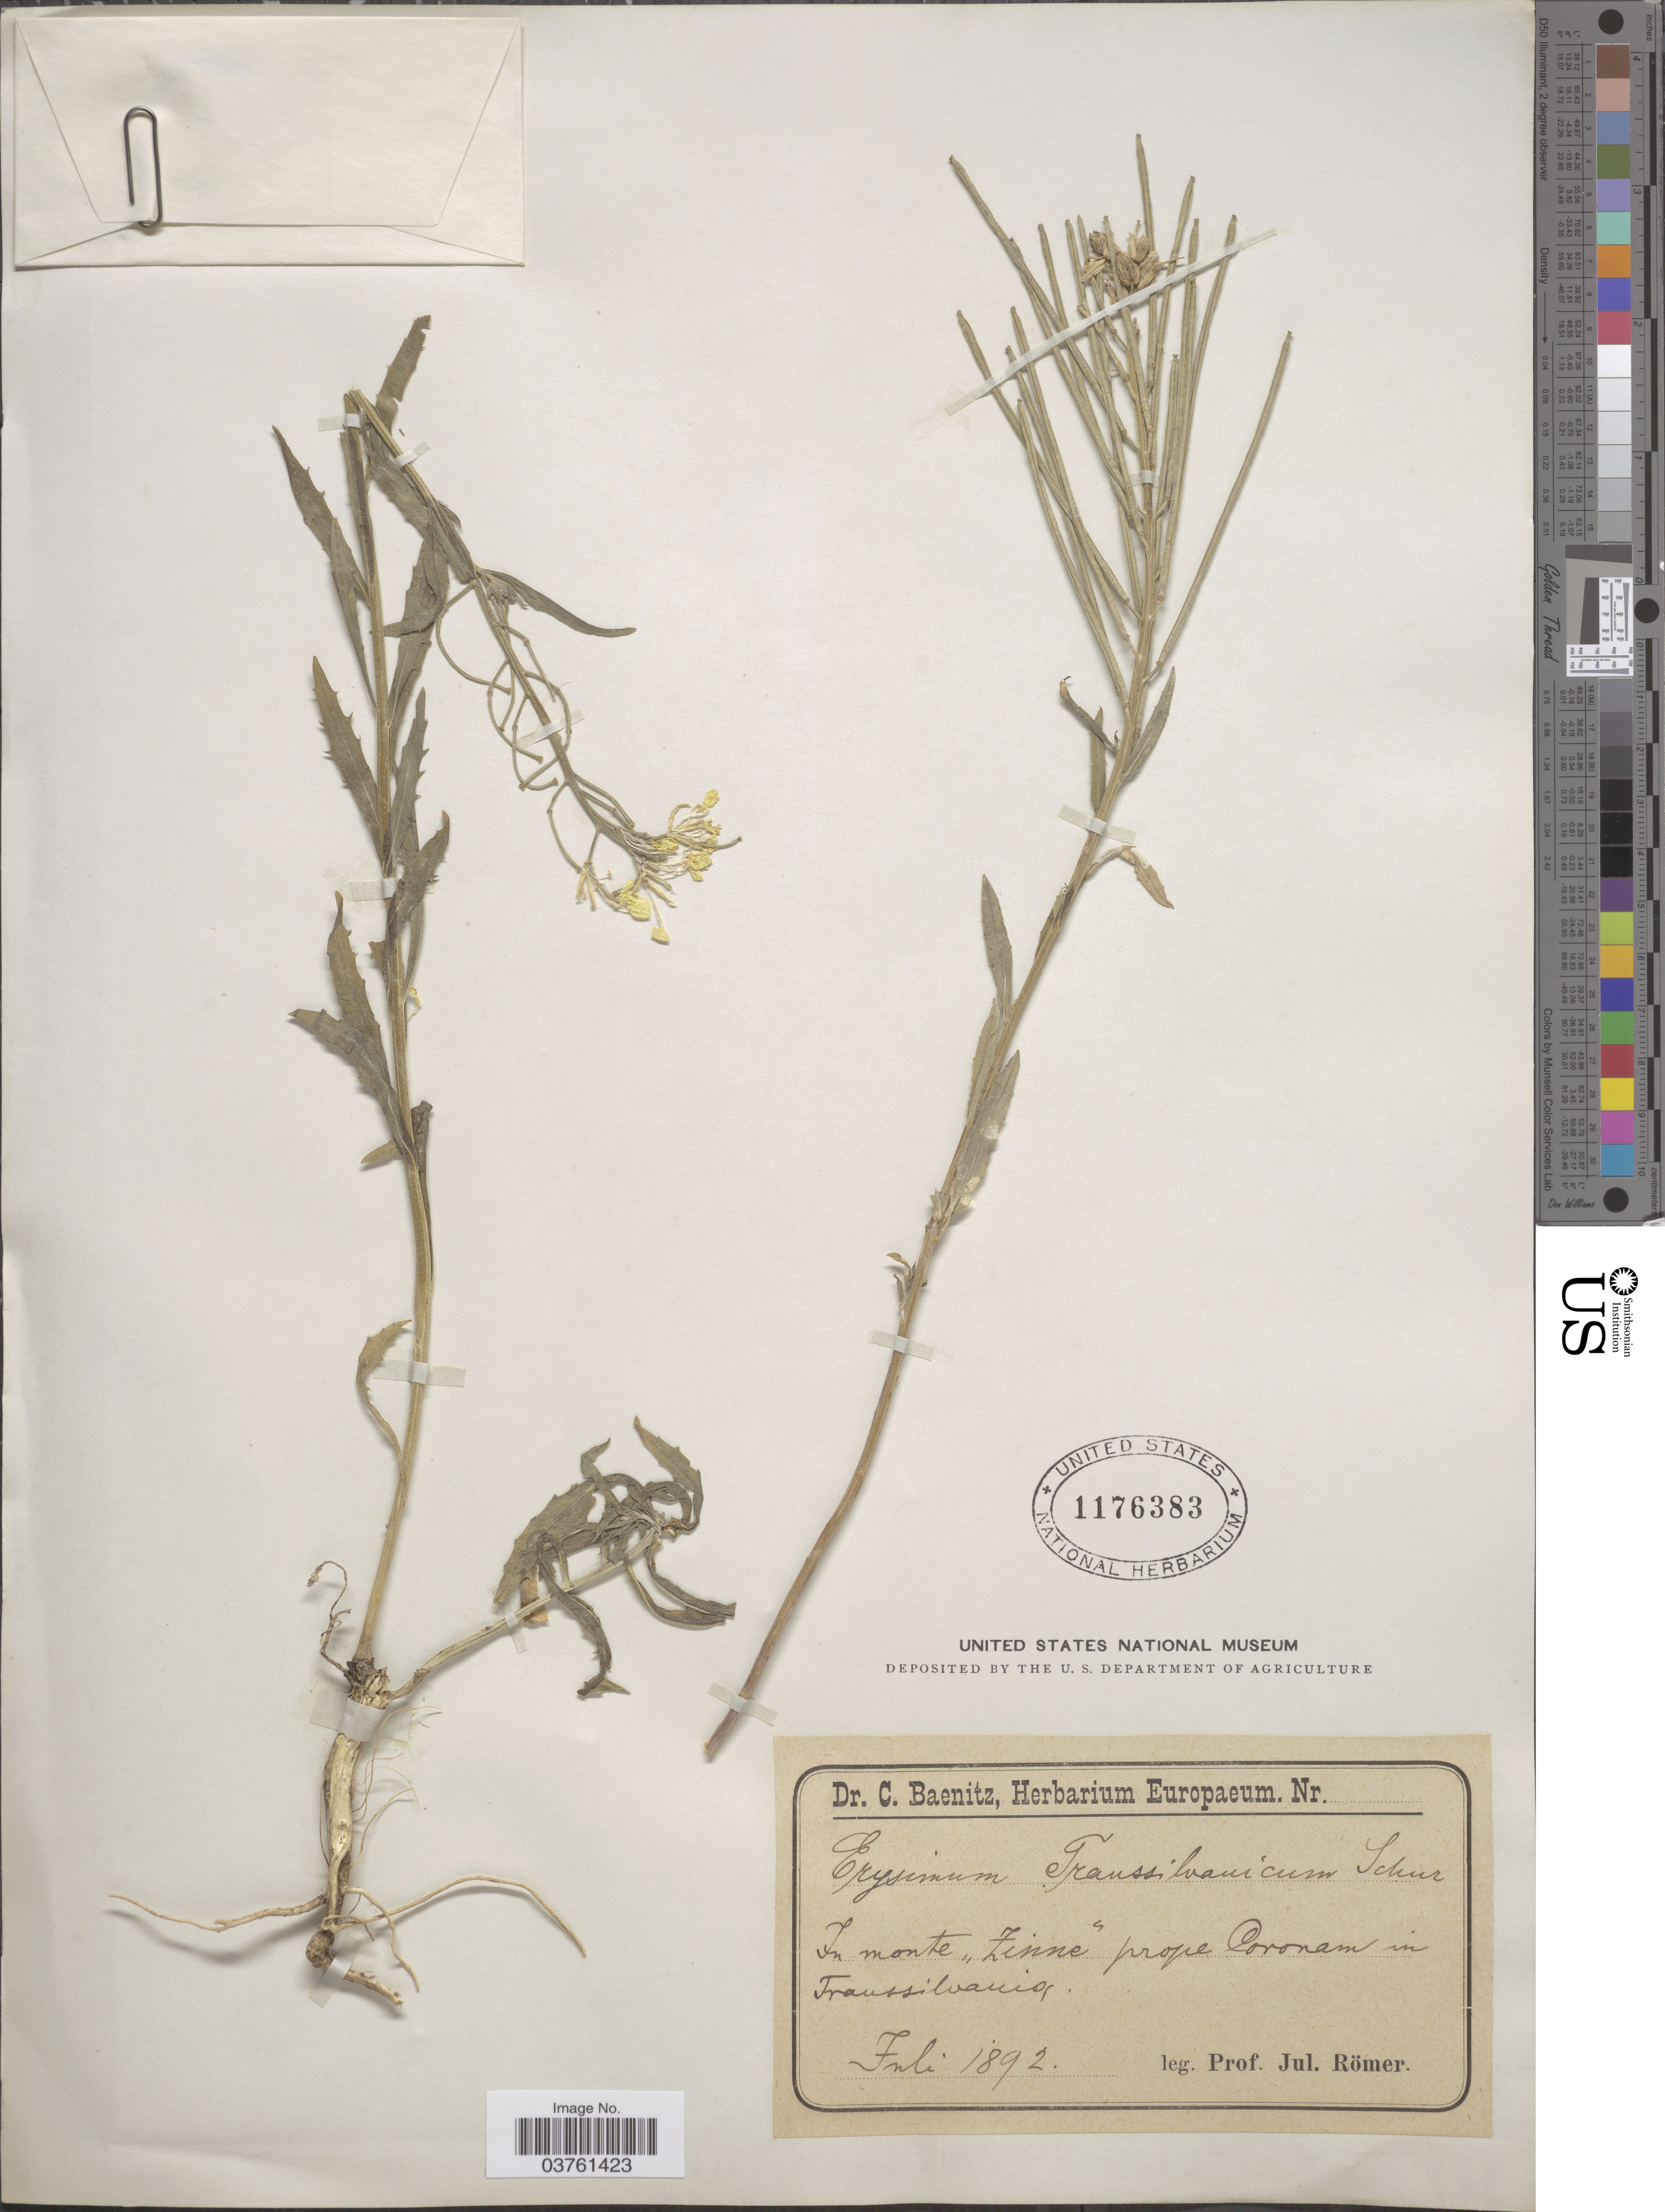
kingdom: Plantae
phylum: Tracheophyta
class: Magnoliopsida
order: Brassicales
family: Brassicaceae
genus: Erysimum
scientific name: Erysimum transsilvanicum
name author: Schur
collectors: J. Romer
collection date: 1892-07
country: Romania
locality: In monte "Zinne" prope Coronam in Transsilvania.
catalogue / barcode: US 1176383